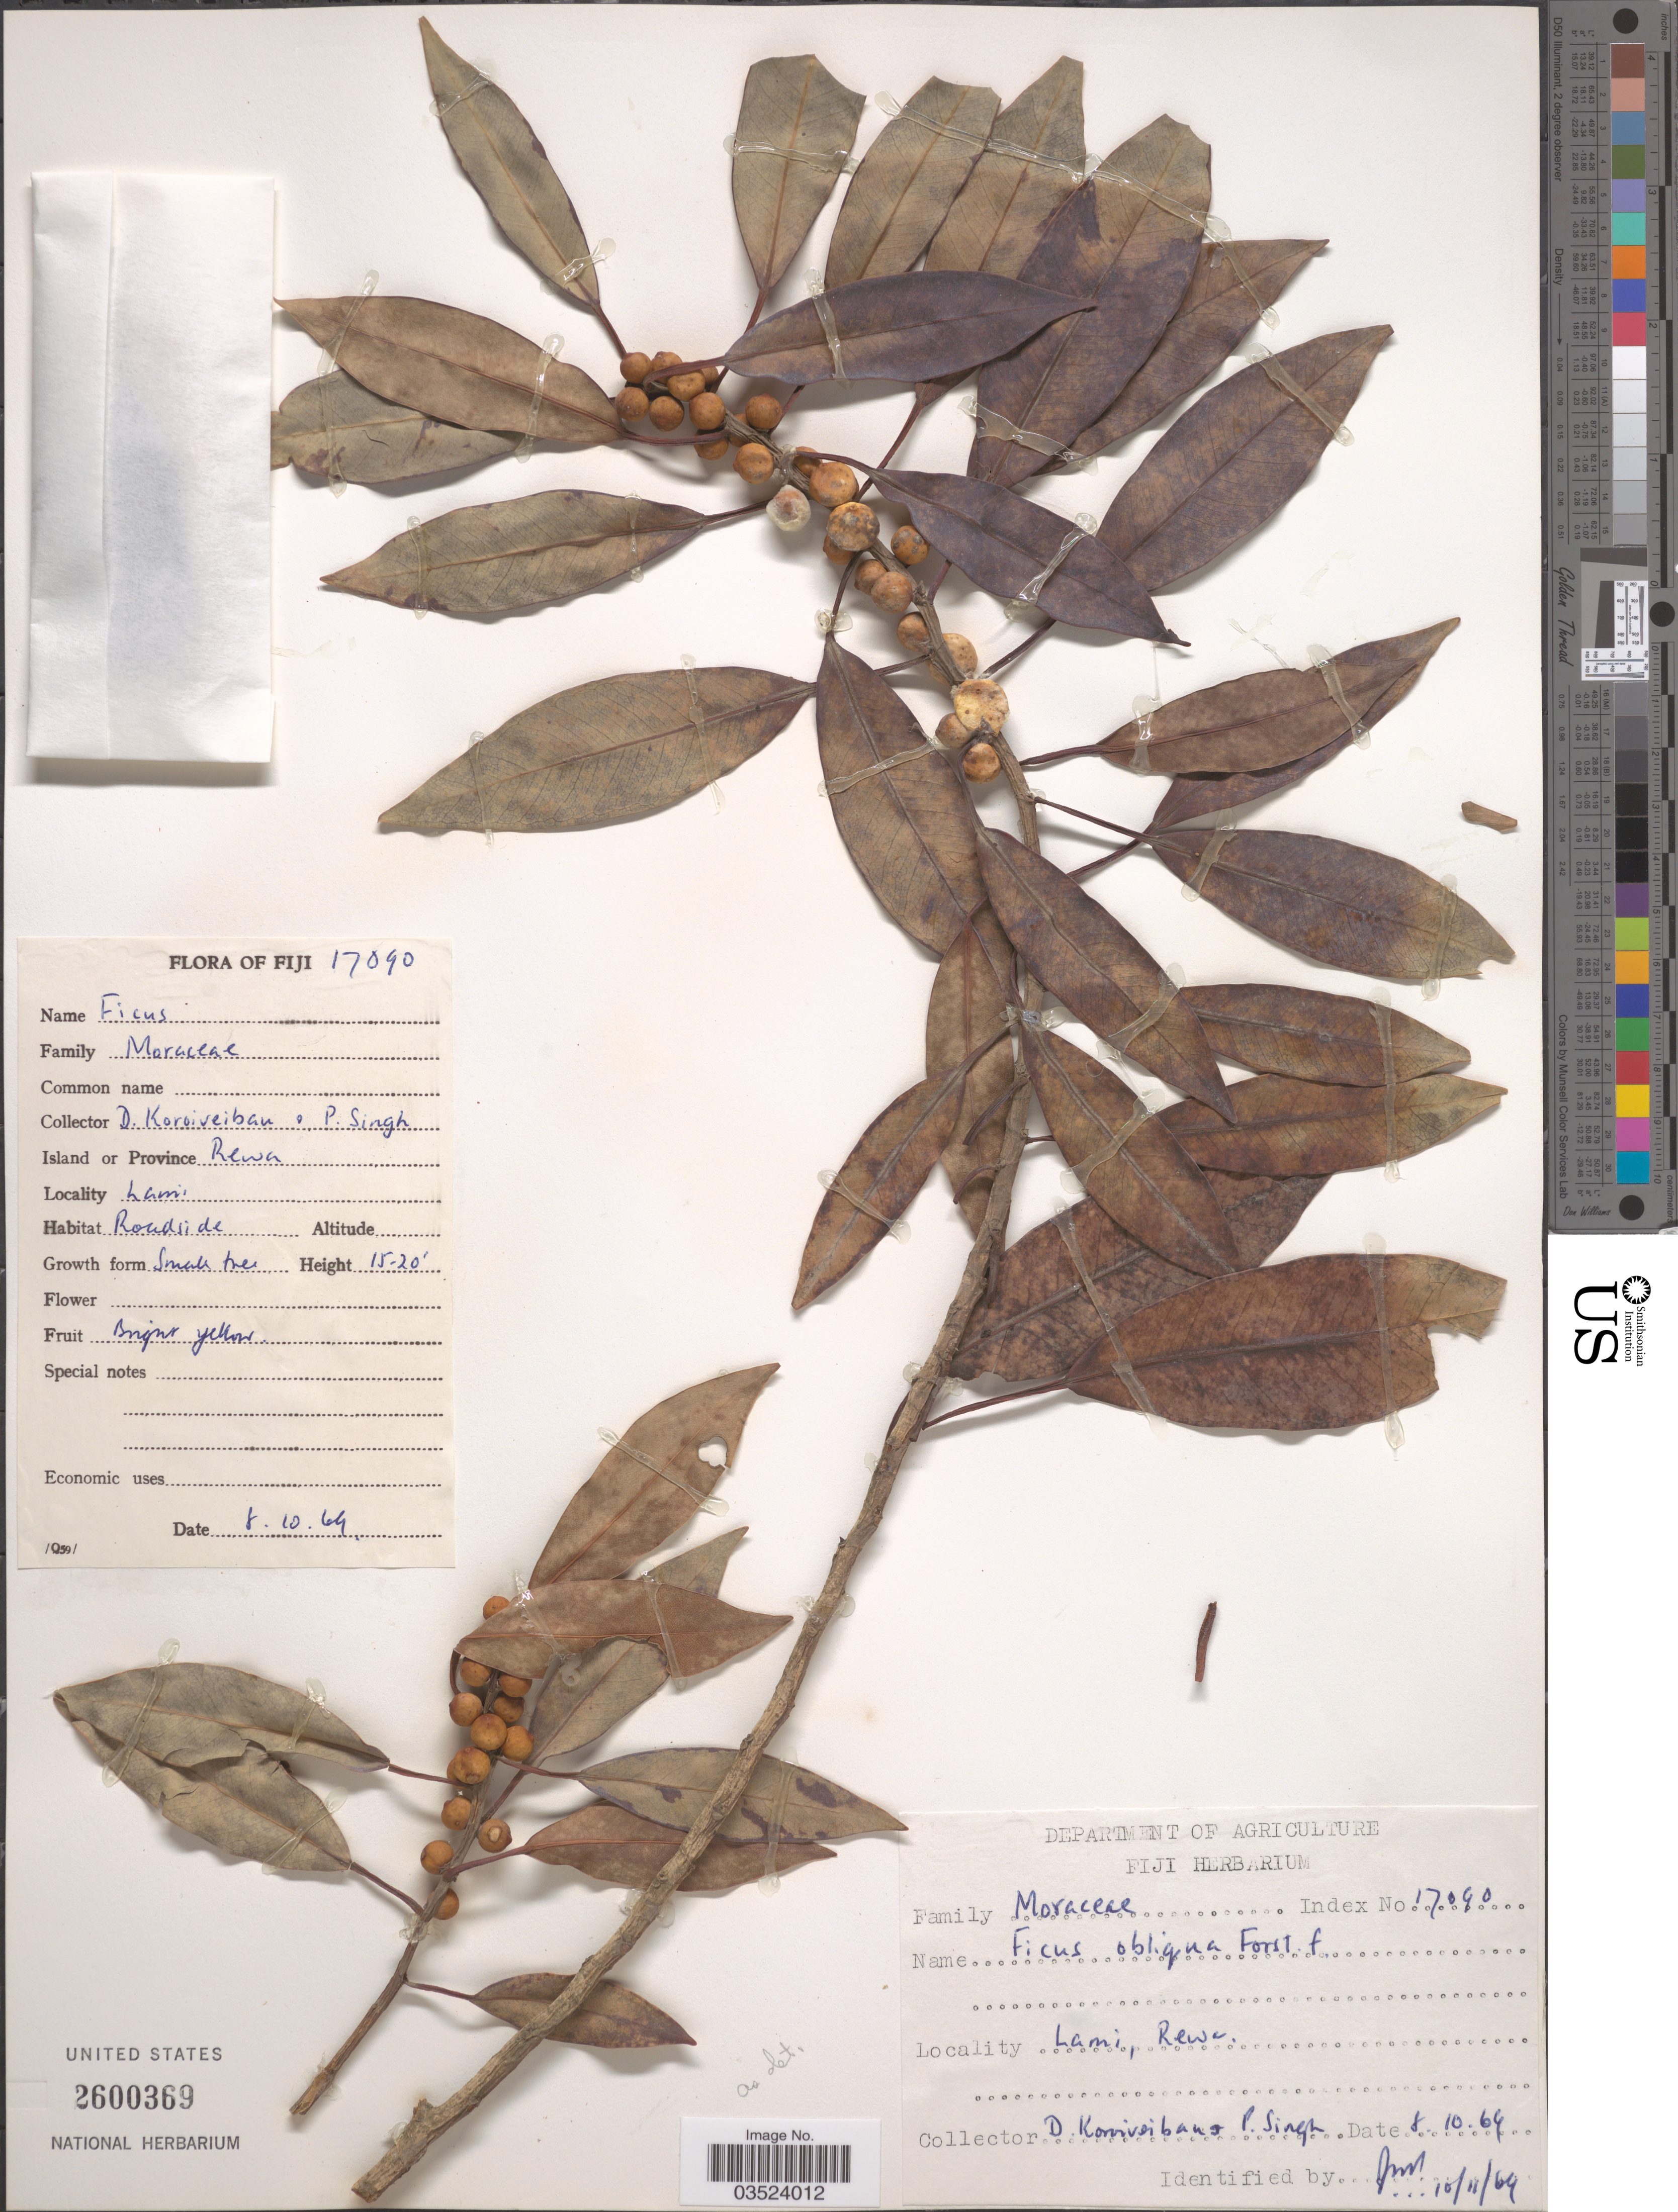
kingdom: Plantae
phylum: Tracheophyta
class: Magnoliopsida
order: Rosales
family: Moraceae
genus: Ficus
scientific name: Ficus obliqua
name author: G. Forst.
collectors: D. Koroiveiban & P. Singh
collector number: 17090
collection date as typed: Transcribed d/m/y: 8/10/64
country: Fiji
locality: Island or Province Rewa. Lami.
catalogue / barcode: US 2600369